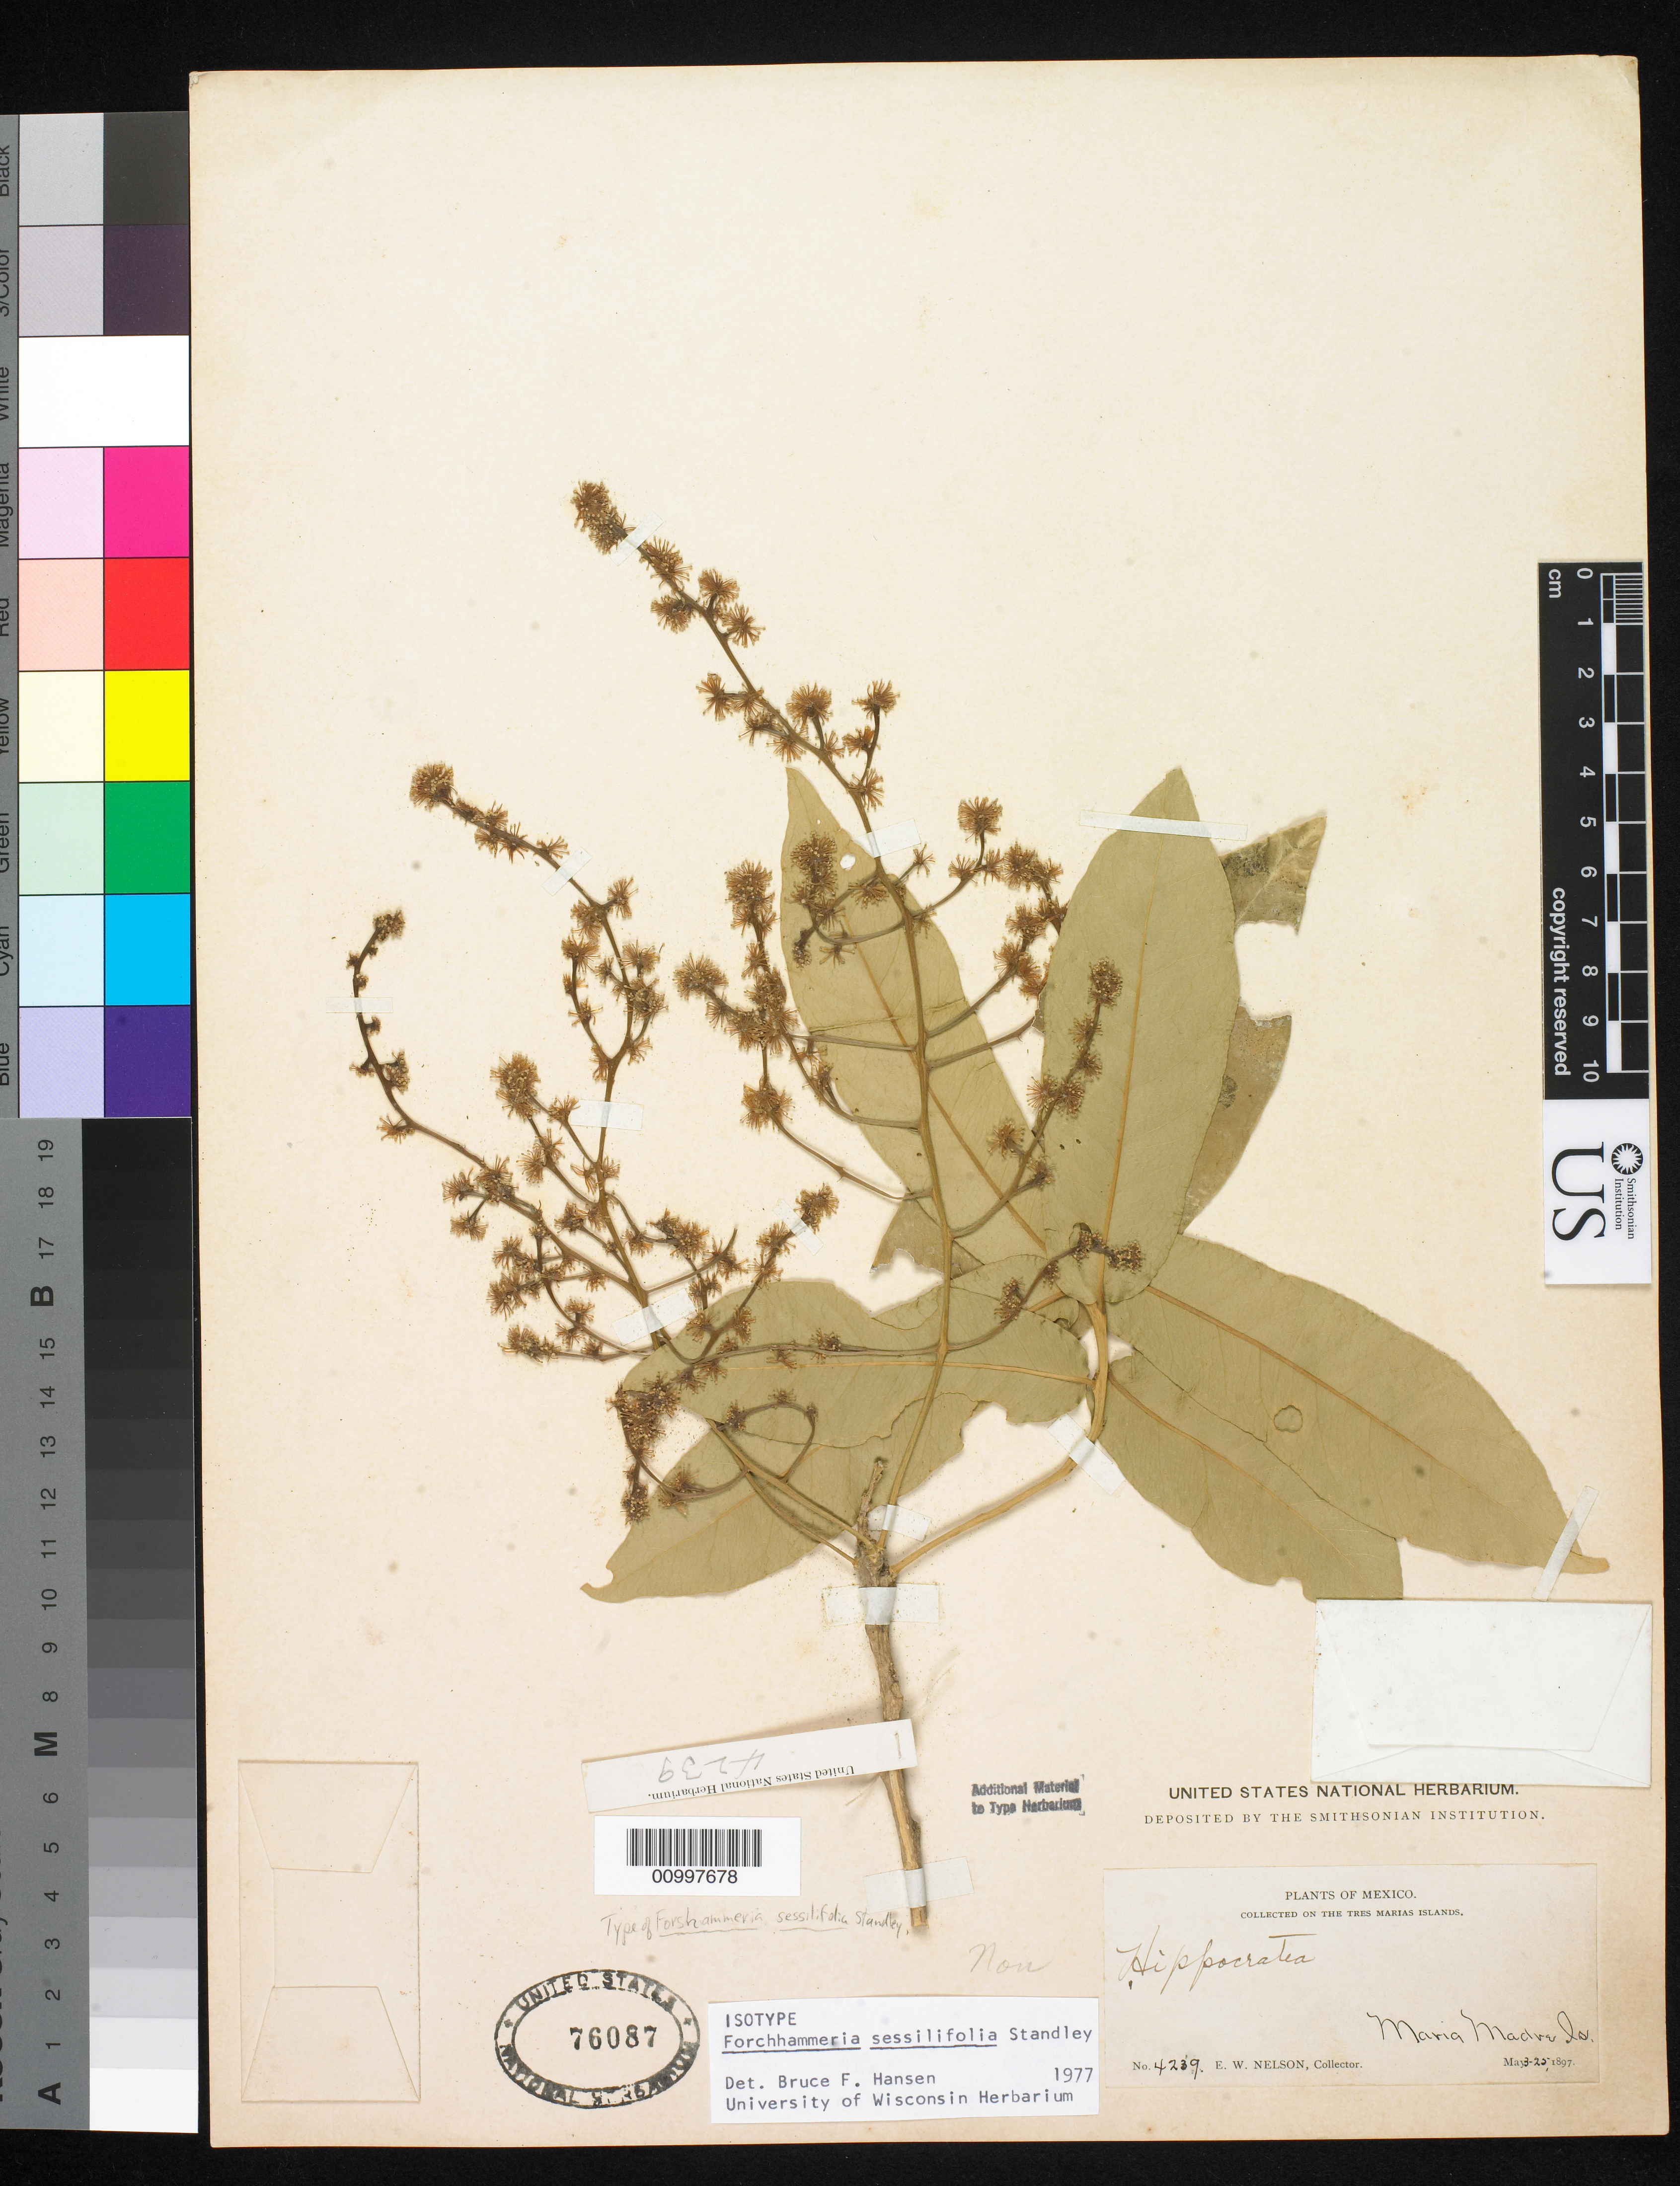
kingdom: Plantae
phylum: Tracheophyta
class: Magnoliopsida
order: Brassicales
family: Stixaceae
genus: Forchhammeria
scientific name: Forchhammeria sessilifolia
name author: Standl.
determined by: Hansen, Bruce F.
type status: Isotype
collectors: E. W. Nelson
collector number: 4239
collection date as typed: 03 May 1897 to 25 May 1897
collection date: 1897-05-03/1897-05-25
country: Mexico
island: Maria Madre Island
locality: Tres Marias Islands, Maria Madre Island.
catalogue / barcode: US 76087